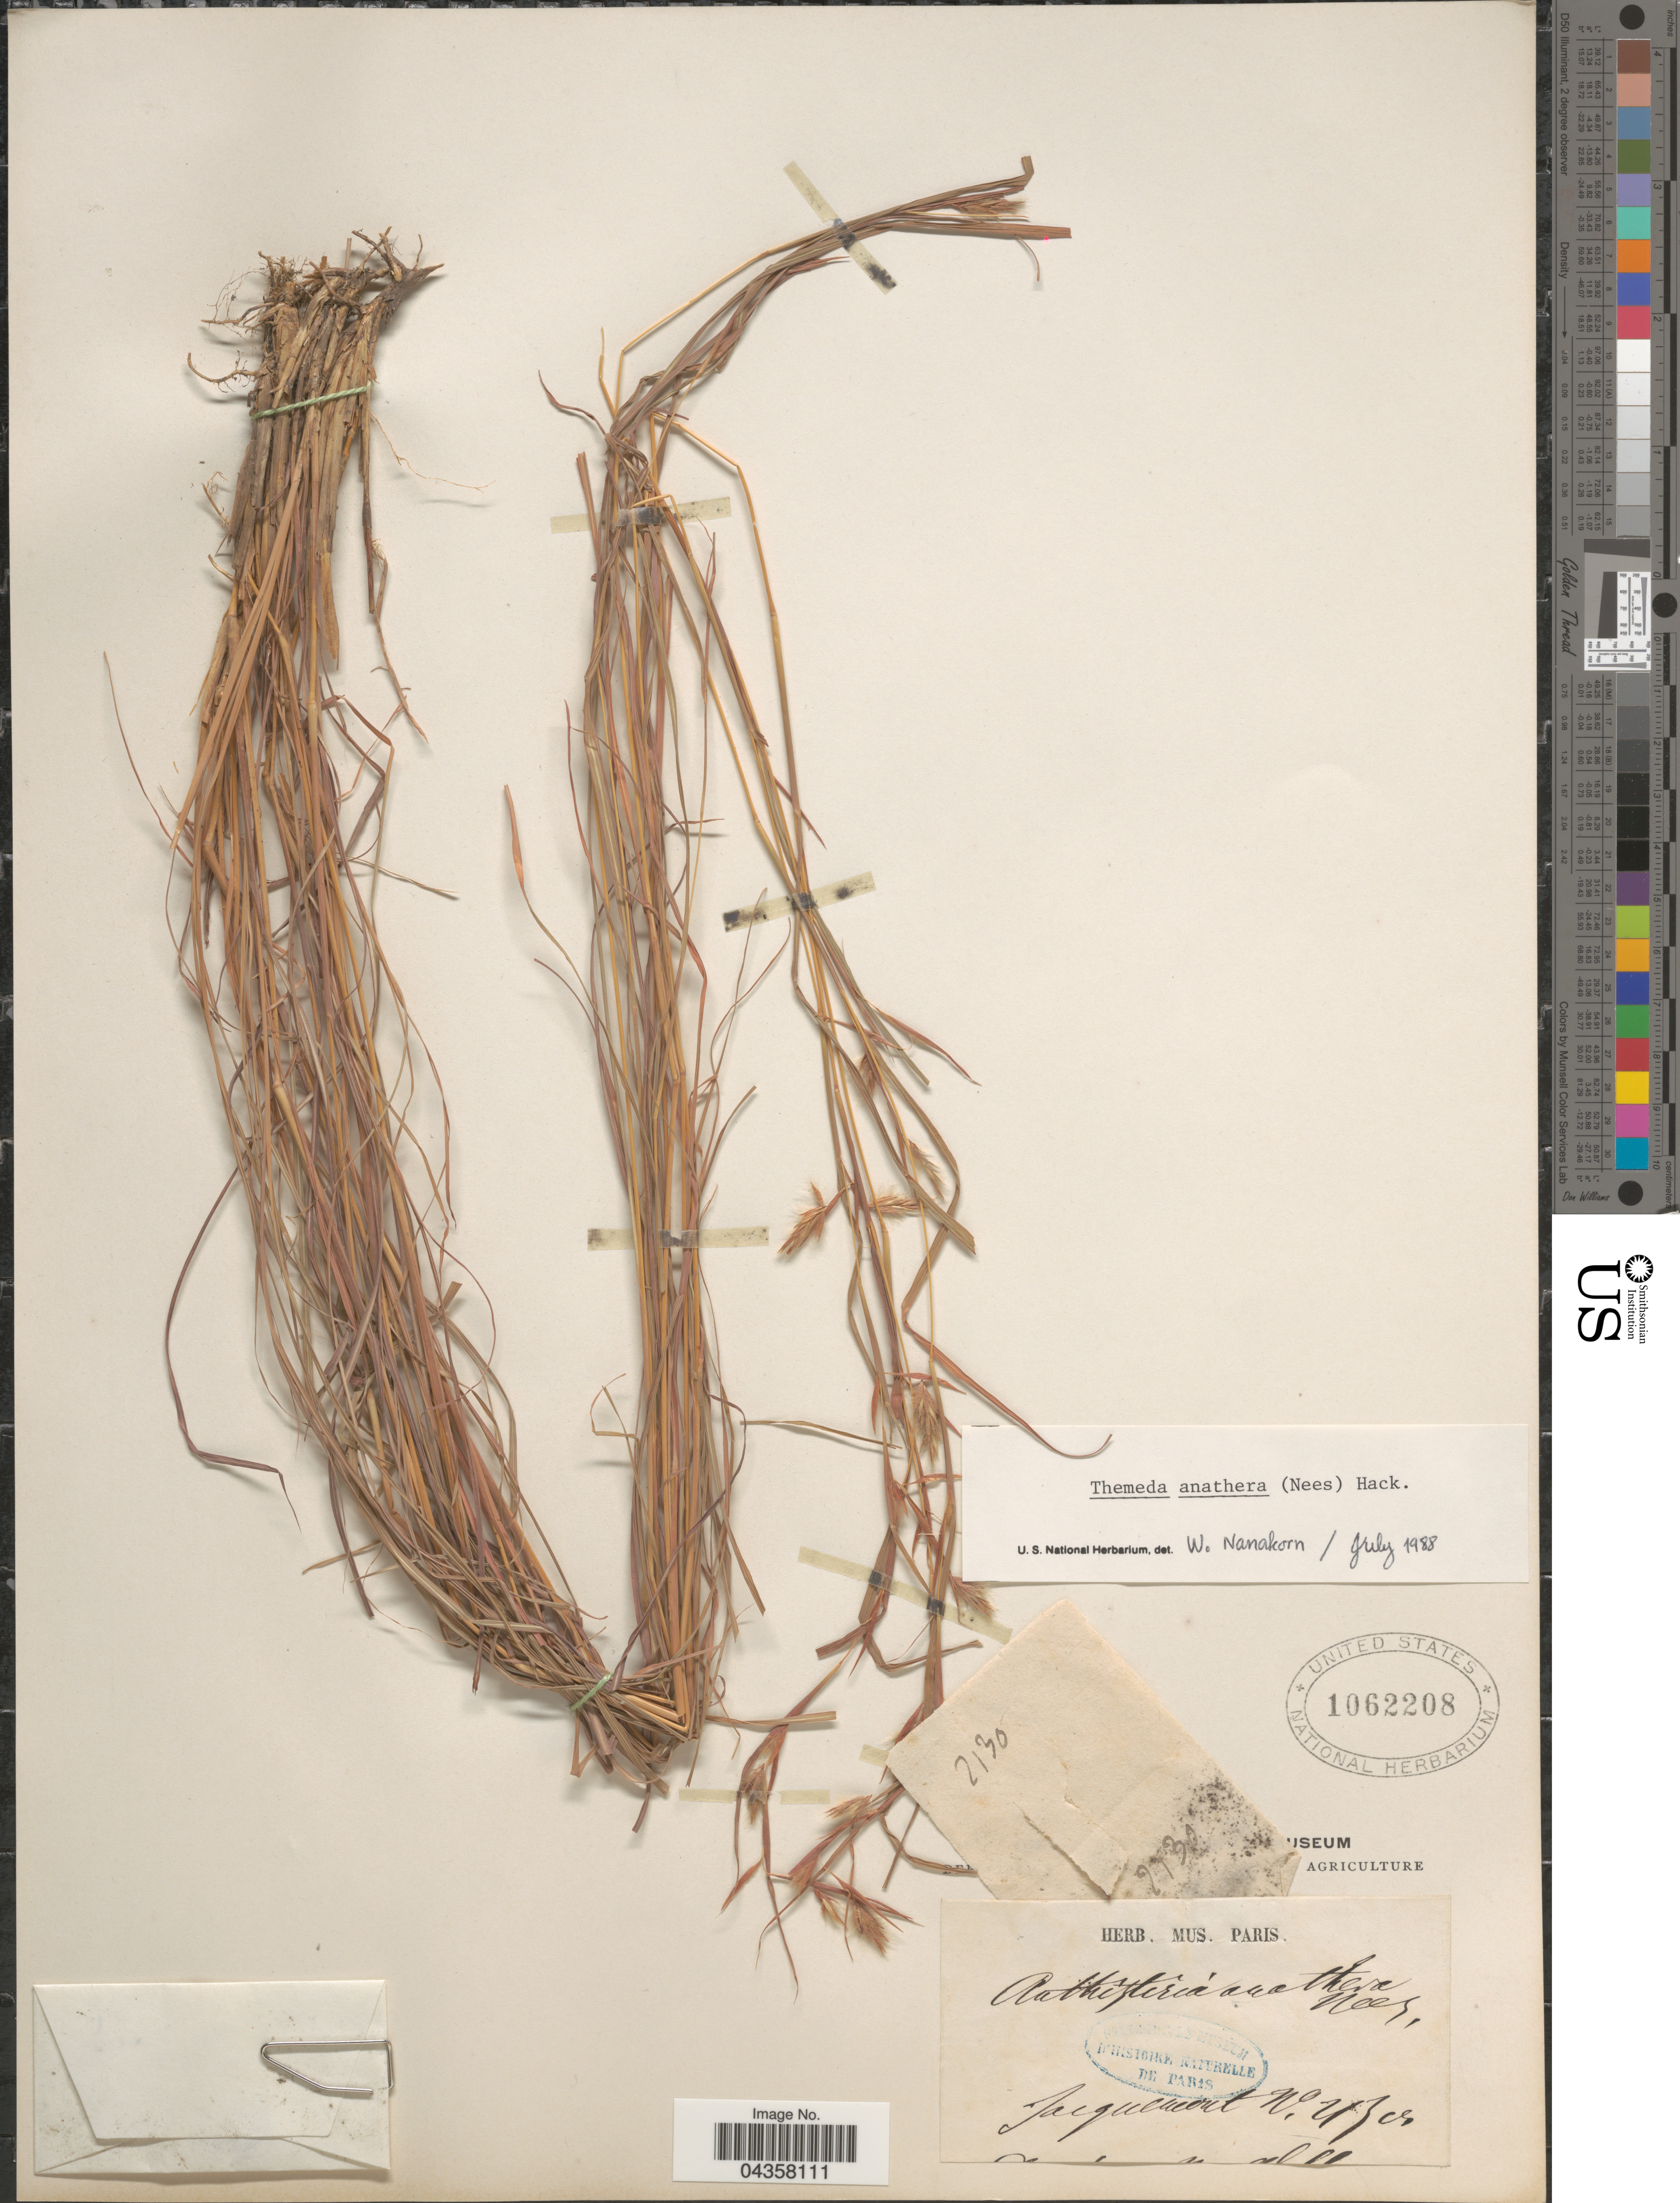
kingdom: Plantae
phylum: Tracheophyta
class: Liliopsida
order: Poales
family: Poaceae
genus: Themeda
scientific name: Themeda anathera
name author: (Nees) Hack.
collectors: Jacquemont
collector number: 2130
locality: [illegible text].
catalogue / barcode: US 1062208